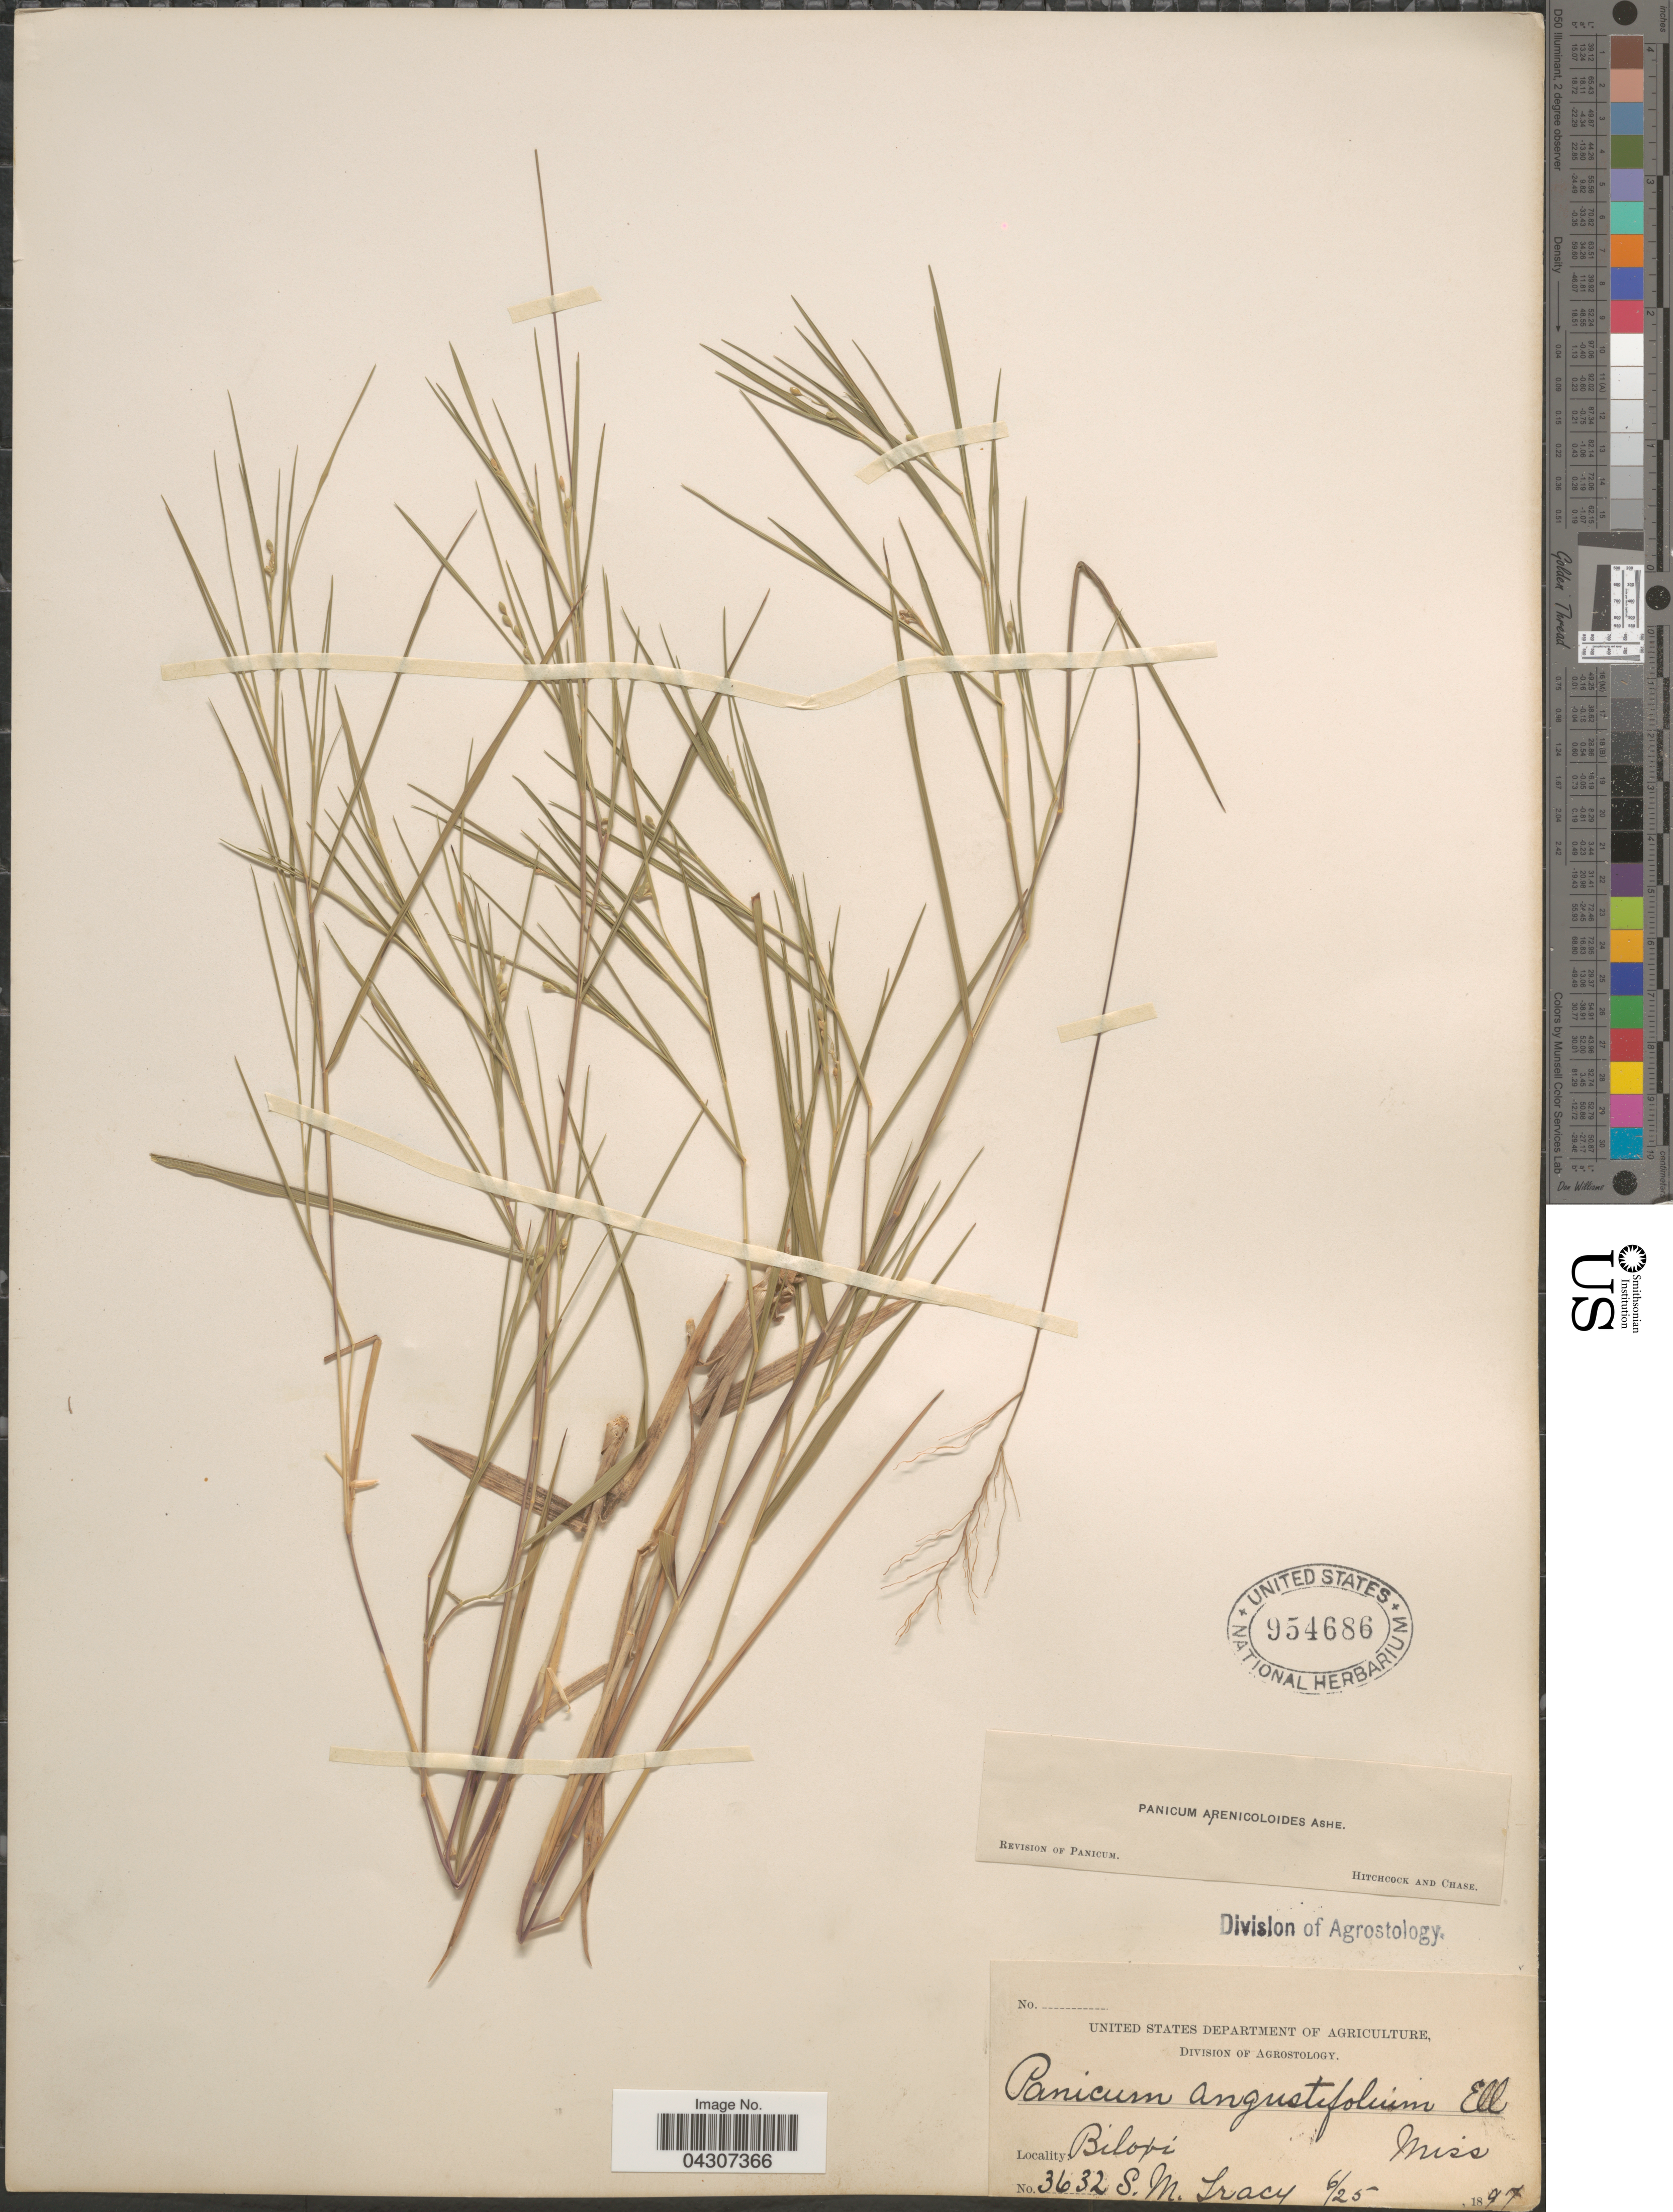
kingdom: Plantae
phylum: Tracheophyta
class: Liliopsida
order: Poales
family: Poaceae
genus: Dichanthelium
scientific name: Dichanthelium aciculare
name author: (Desv. ex Poir.) Gould & C.A. Clark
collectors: S. M. Tracy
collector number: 3632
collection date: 1897-06-25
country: United States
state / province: Mississippi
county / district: Harrison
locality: Biloxi.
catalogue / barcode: US 954686